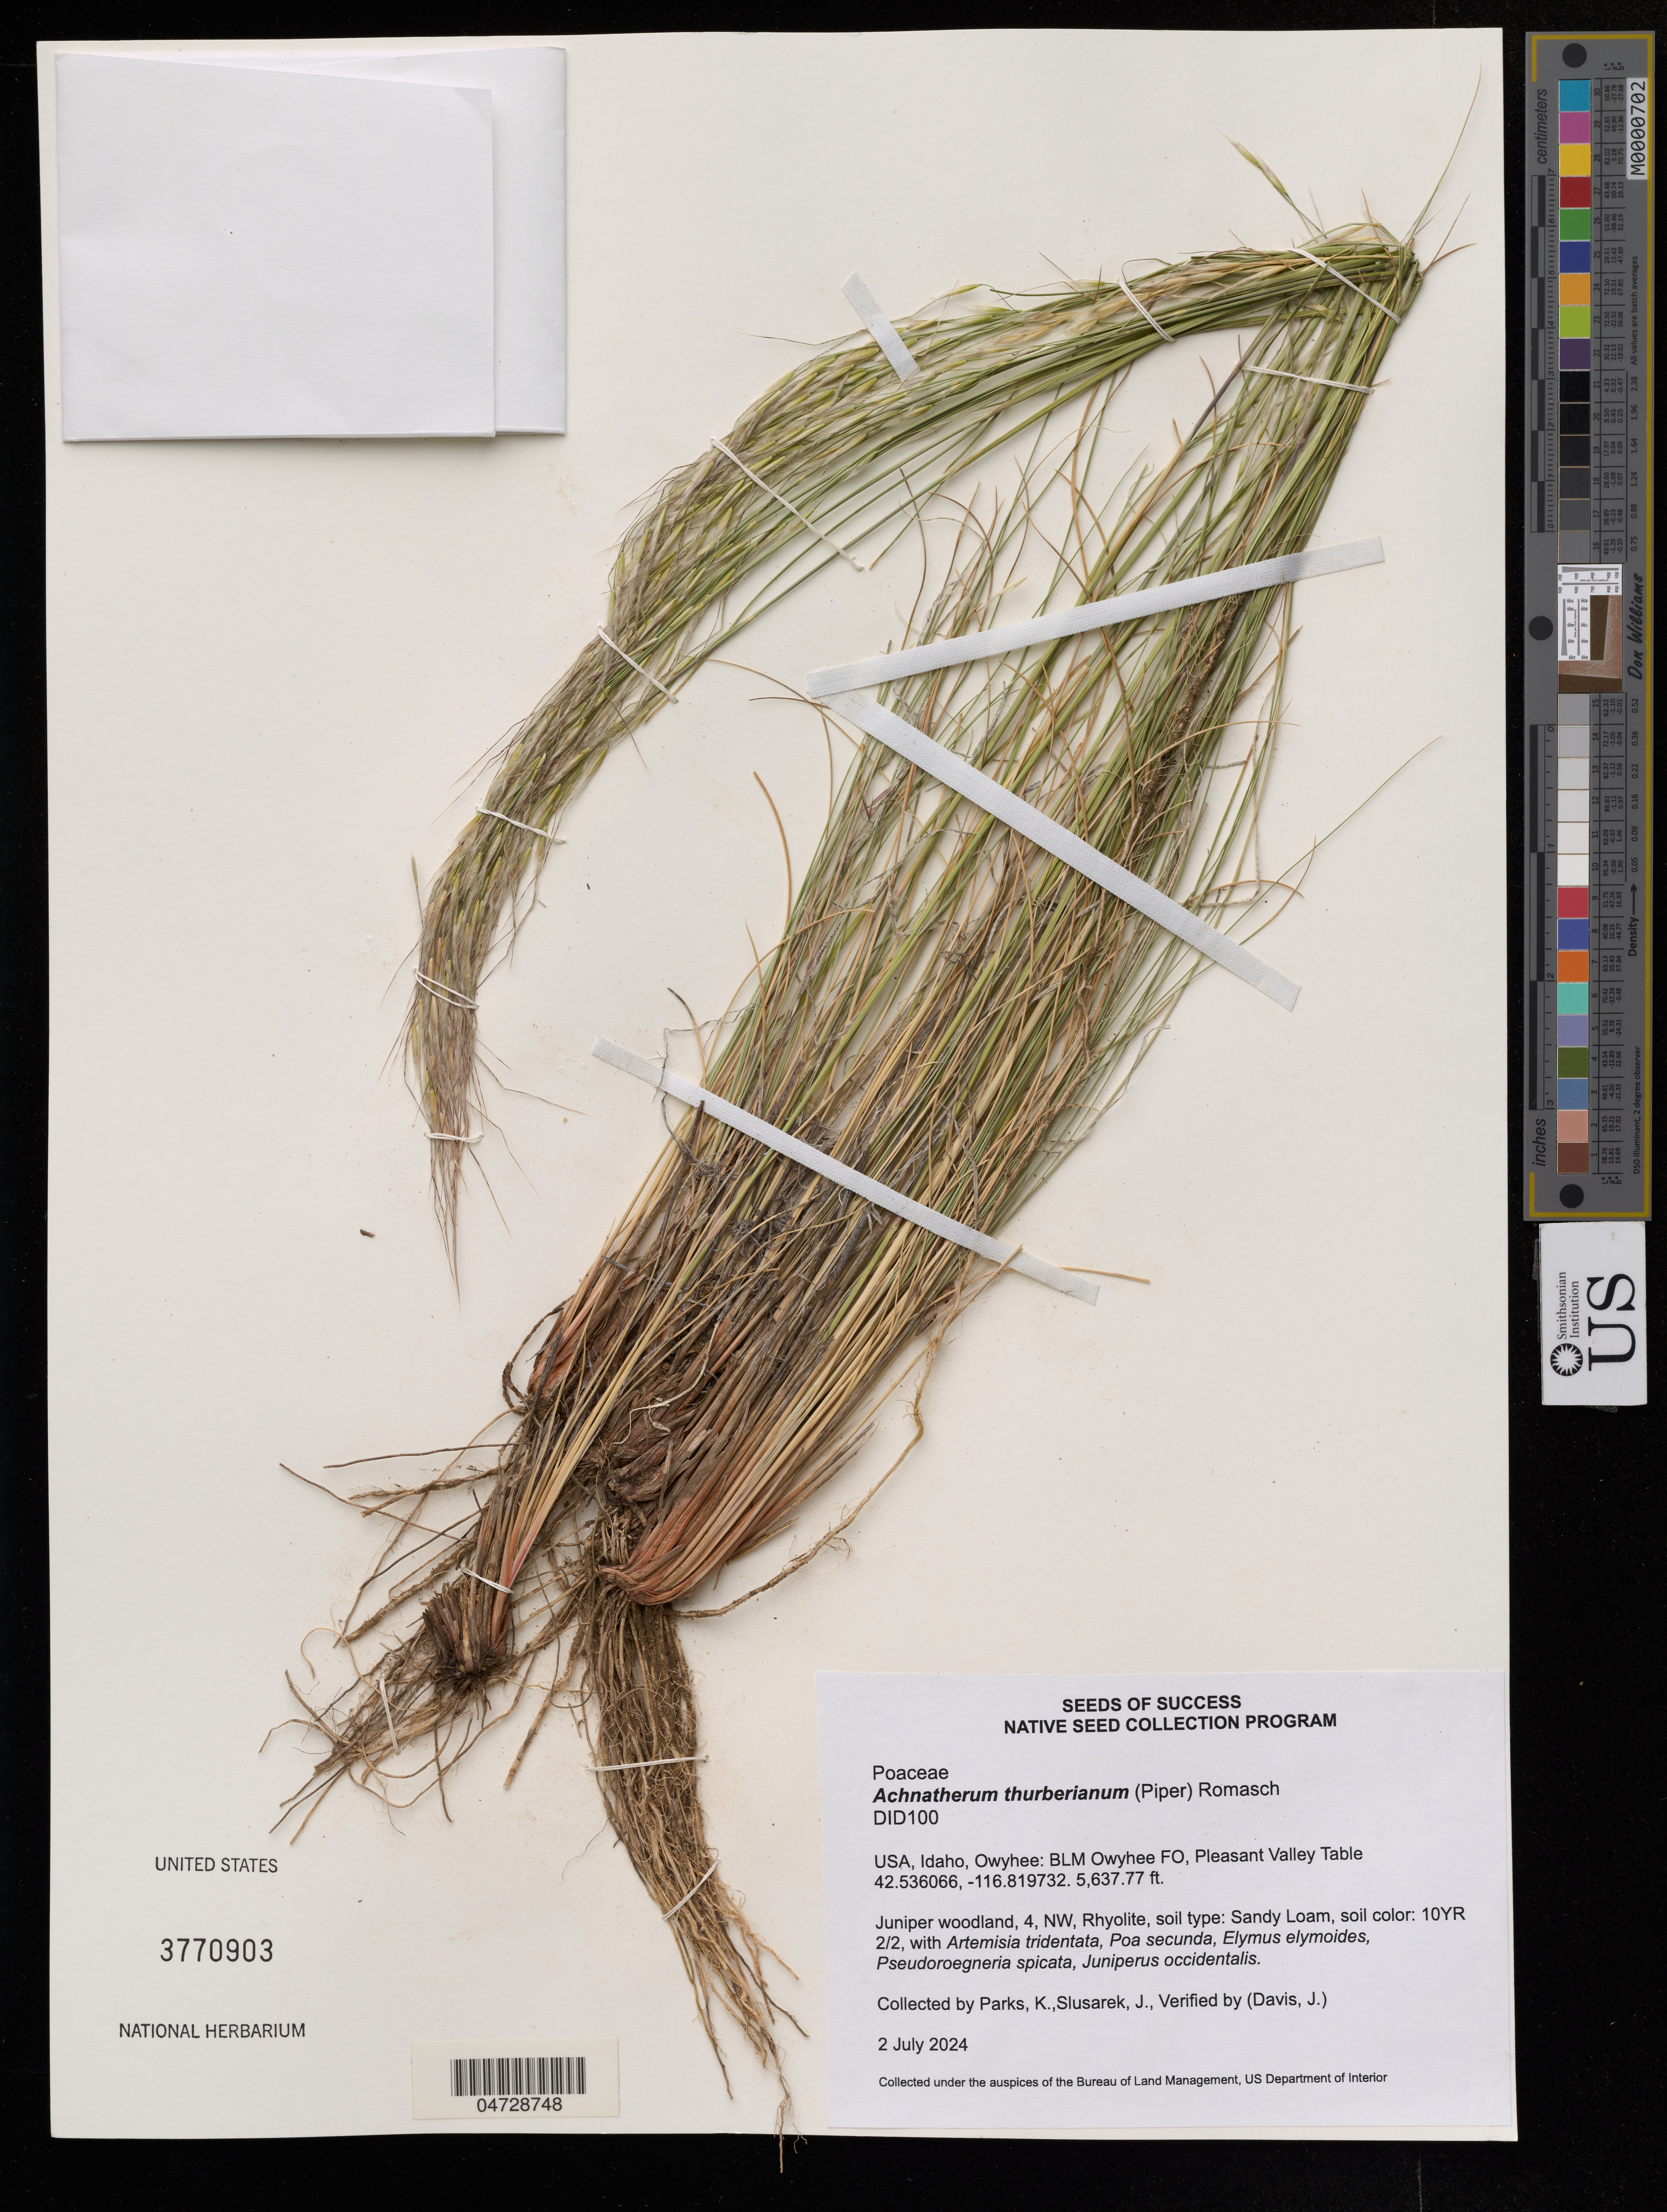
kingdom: Plantae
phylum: Tracheophyta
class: Liliopsida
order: Poales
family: Poaceae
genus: Achnatherum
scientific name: Achnatherum thurberianum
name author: (Piper) Barkworth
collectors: K. Parks & J. Slusarek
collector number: DID100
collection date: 2024-07-02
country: United States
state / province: Idaho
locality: Owyhee: BLM Owyhee FO, Pleasant Valley Table.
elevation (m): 1718.39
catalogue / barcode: US 3770903